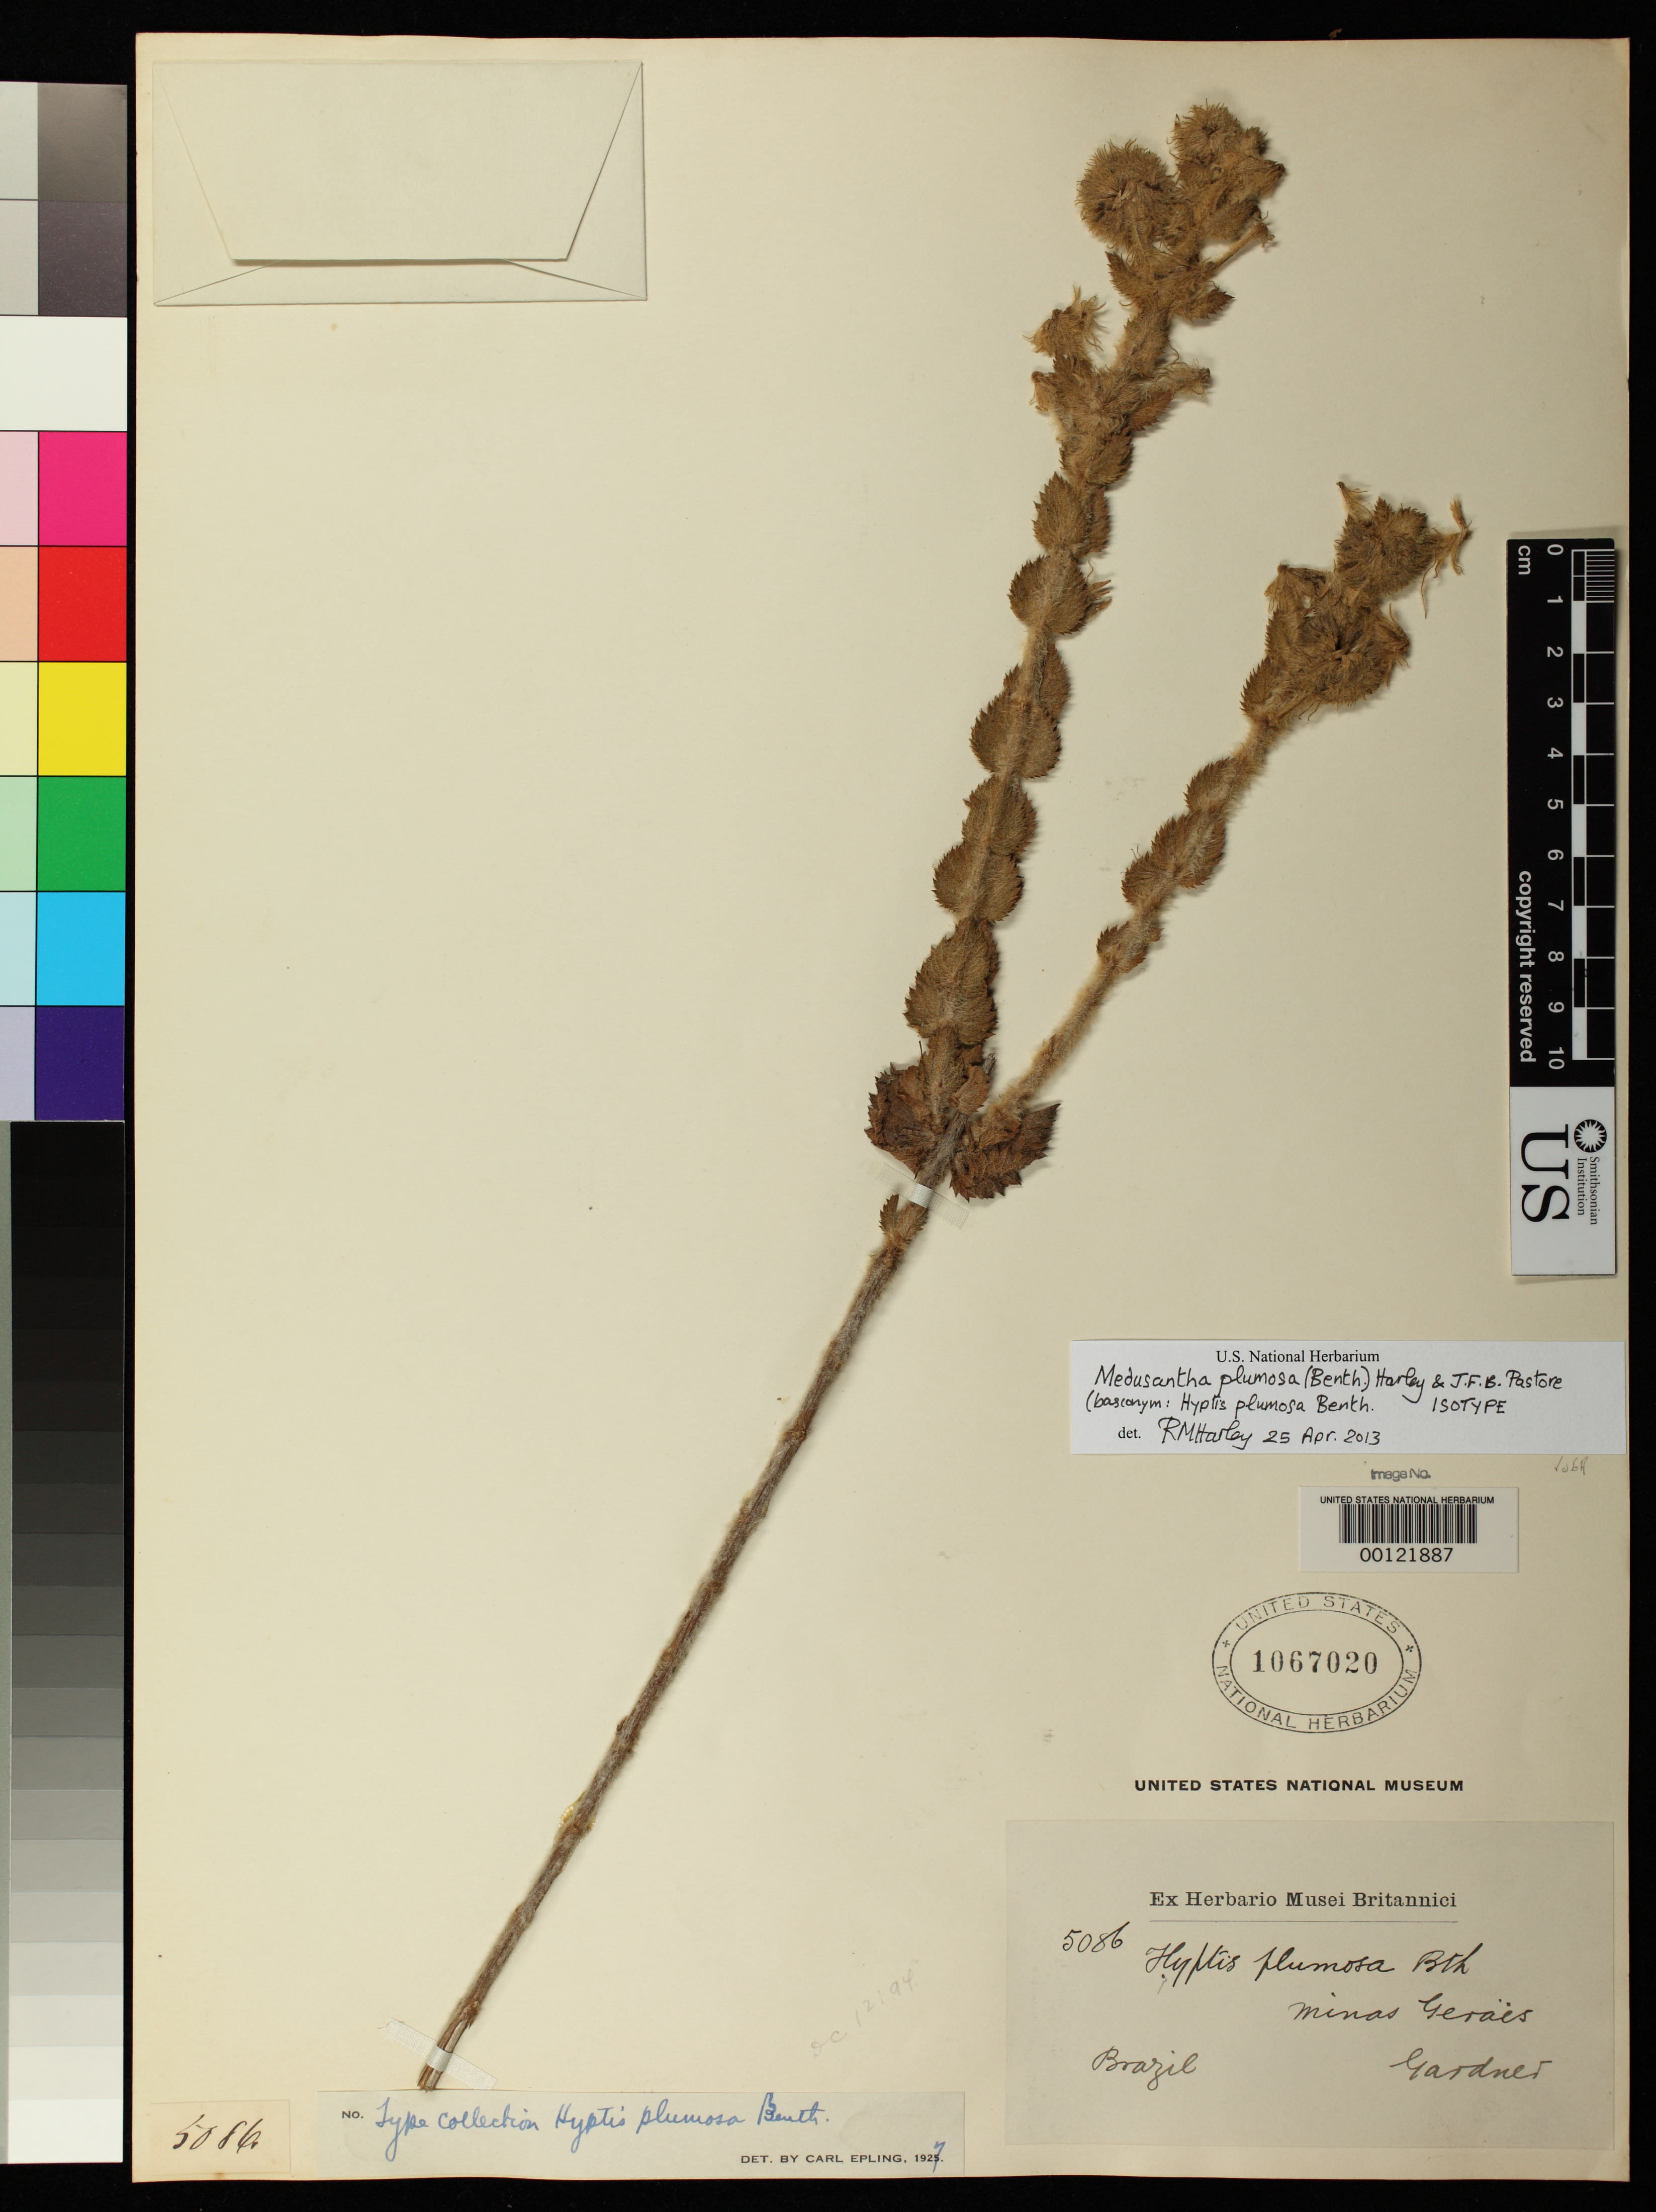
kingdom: Plantae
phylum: Tracheophyta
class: Magnoliopsida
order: Lamiales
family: Lamiaceae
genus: Hyptis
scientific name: Hyptis plumosa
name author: Benth. in DC.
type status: Isotype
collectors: G. Gardner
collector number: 5086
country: Brazil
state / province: Minas Gerais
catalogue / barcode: US 1067020